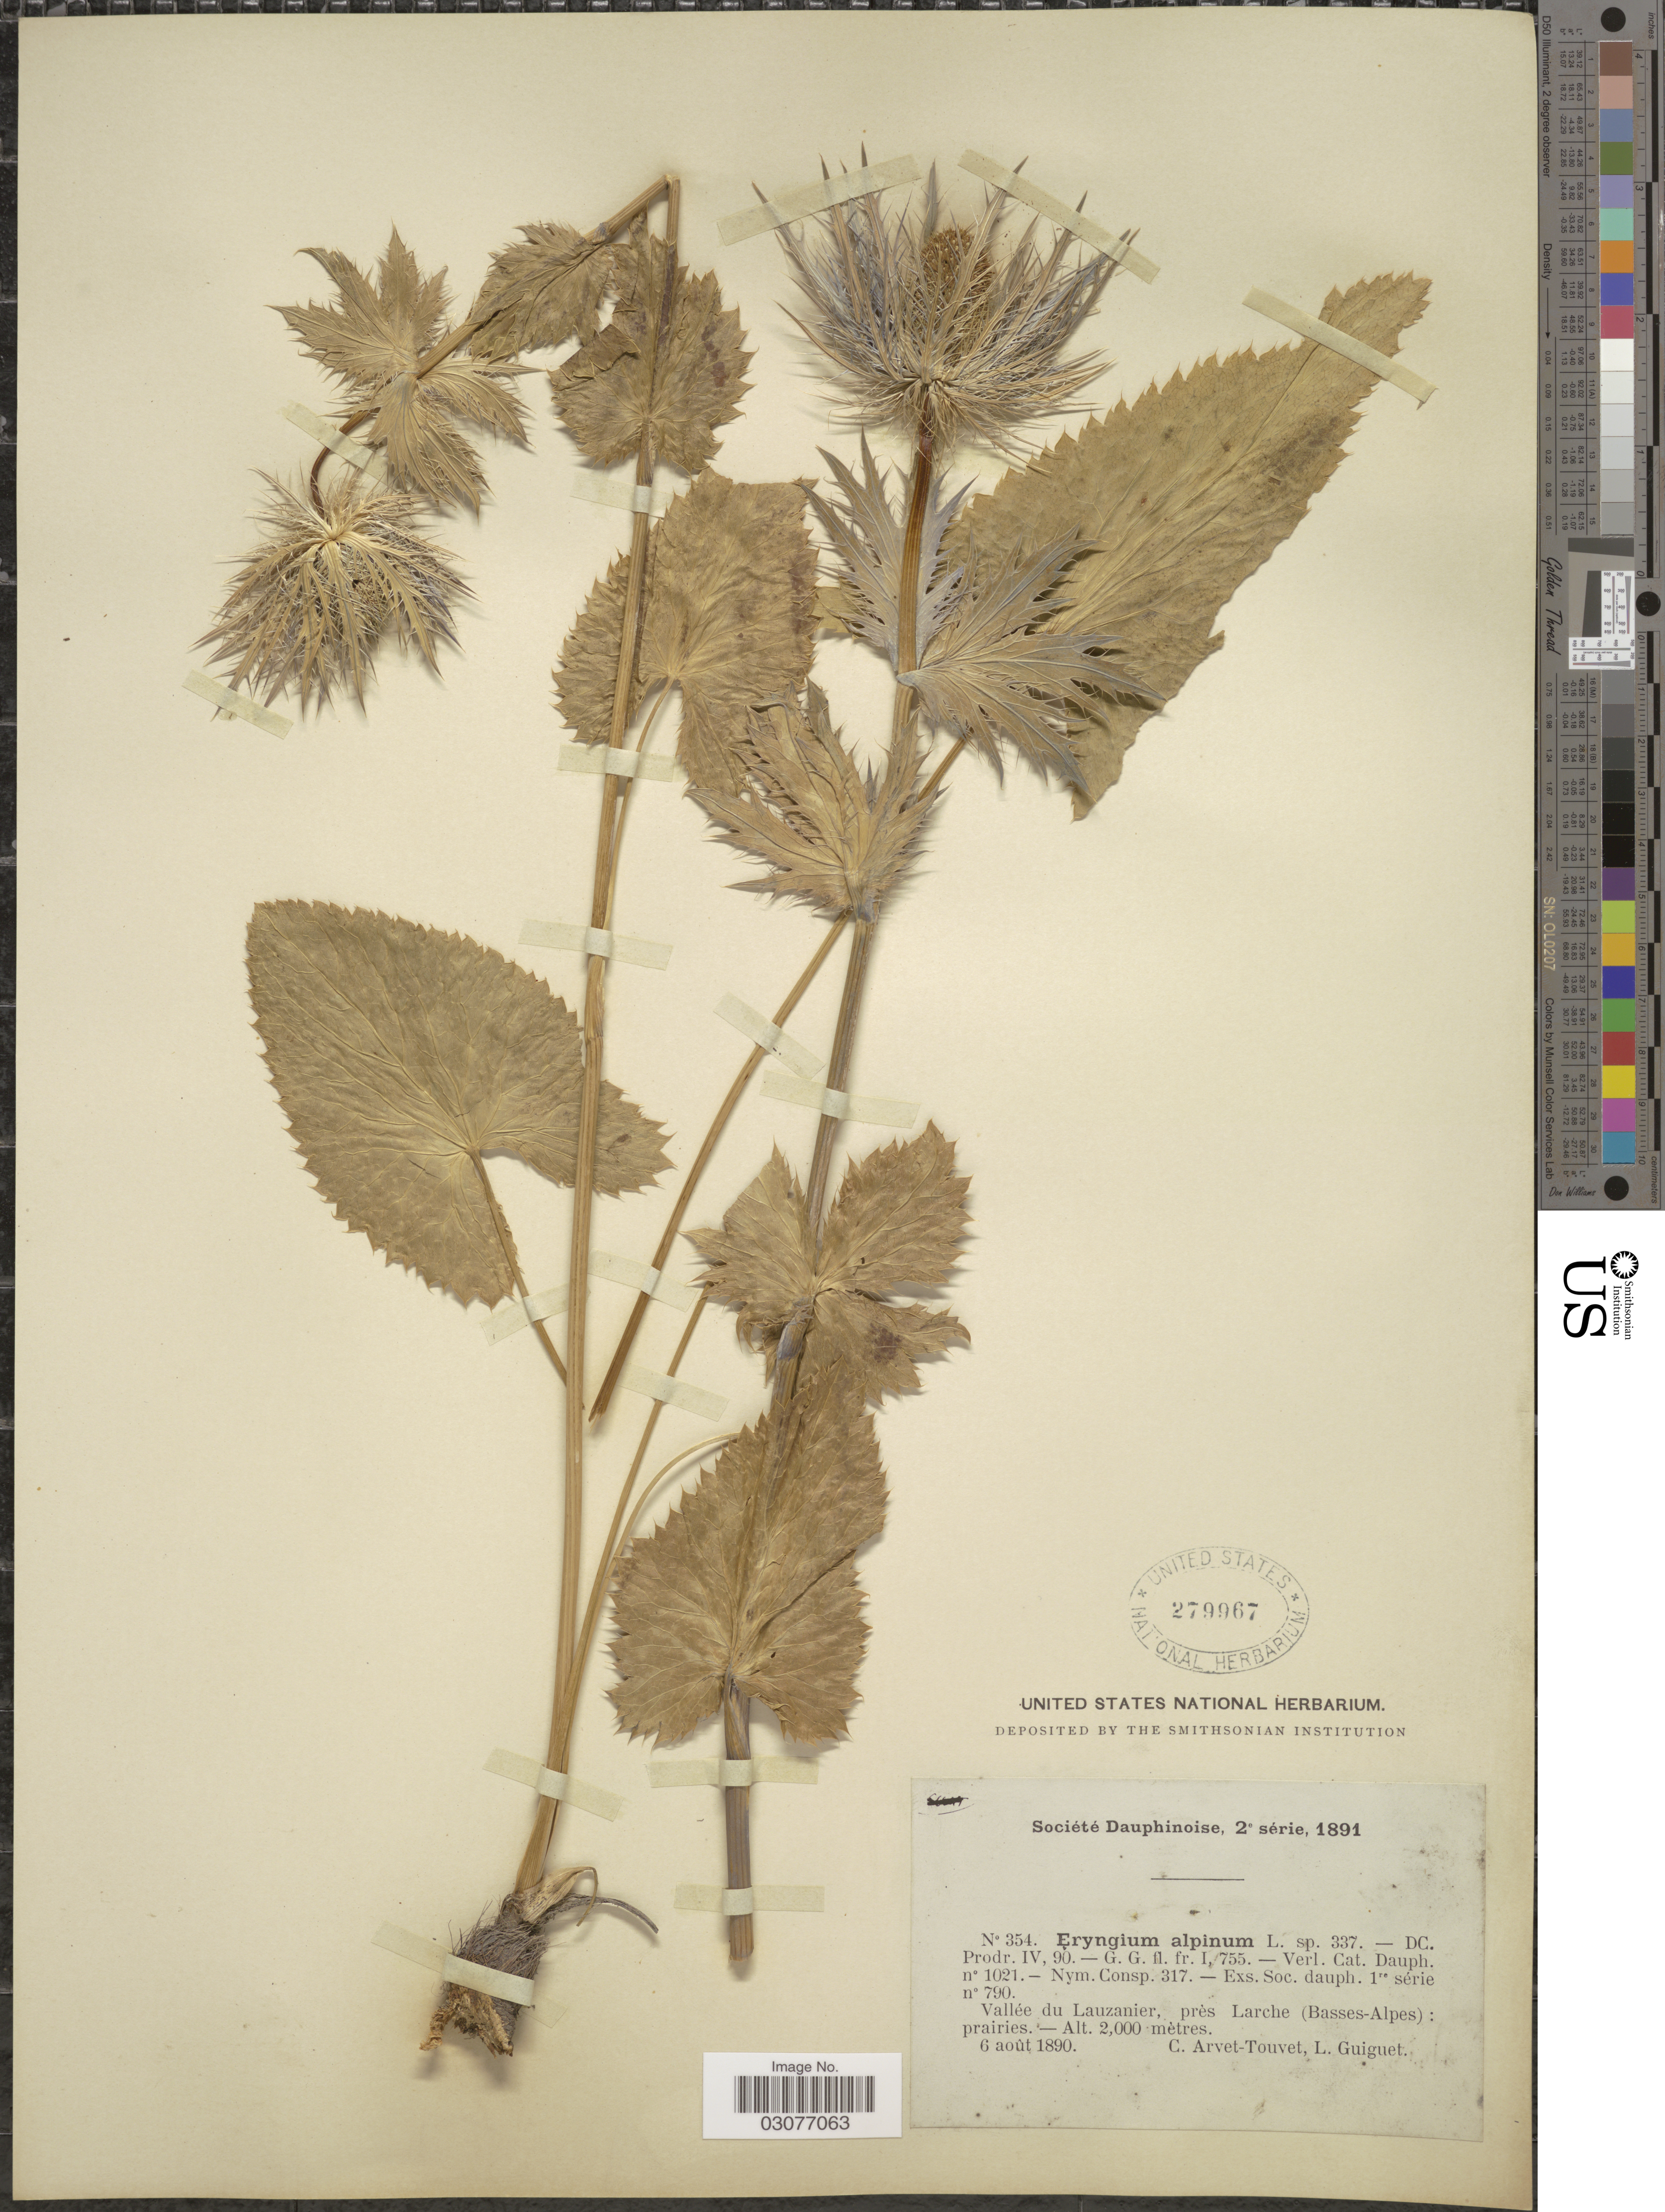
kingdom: Plantae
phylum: Tracheophyta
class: Magnoliopsida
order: Apiales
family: Apiaceae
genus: Eryngium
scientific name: Eryngium alpinum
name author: L.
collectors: C. Arvet-Touvet & L. Guiguet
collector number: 354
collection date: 1890-08-06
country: France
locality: Vallée du Lauzanier, près Larche (Basses-Alpes).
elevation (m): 2000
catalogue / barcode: US 279967